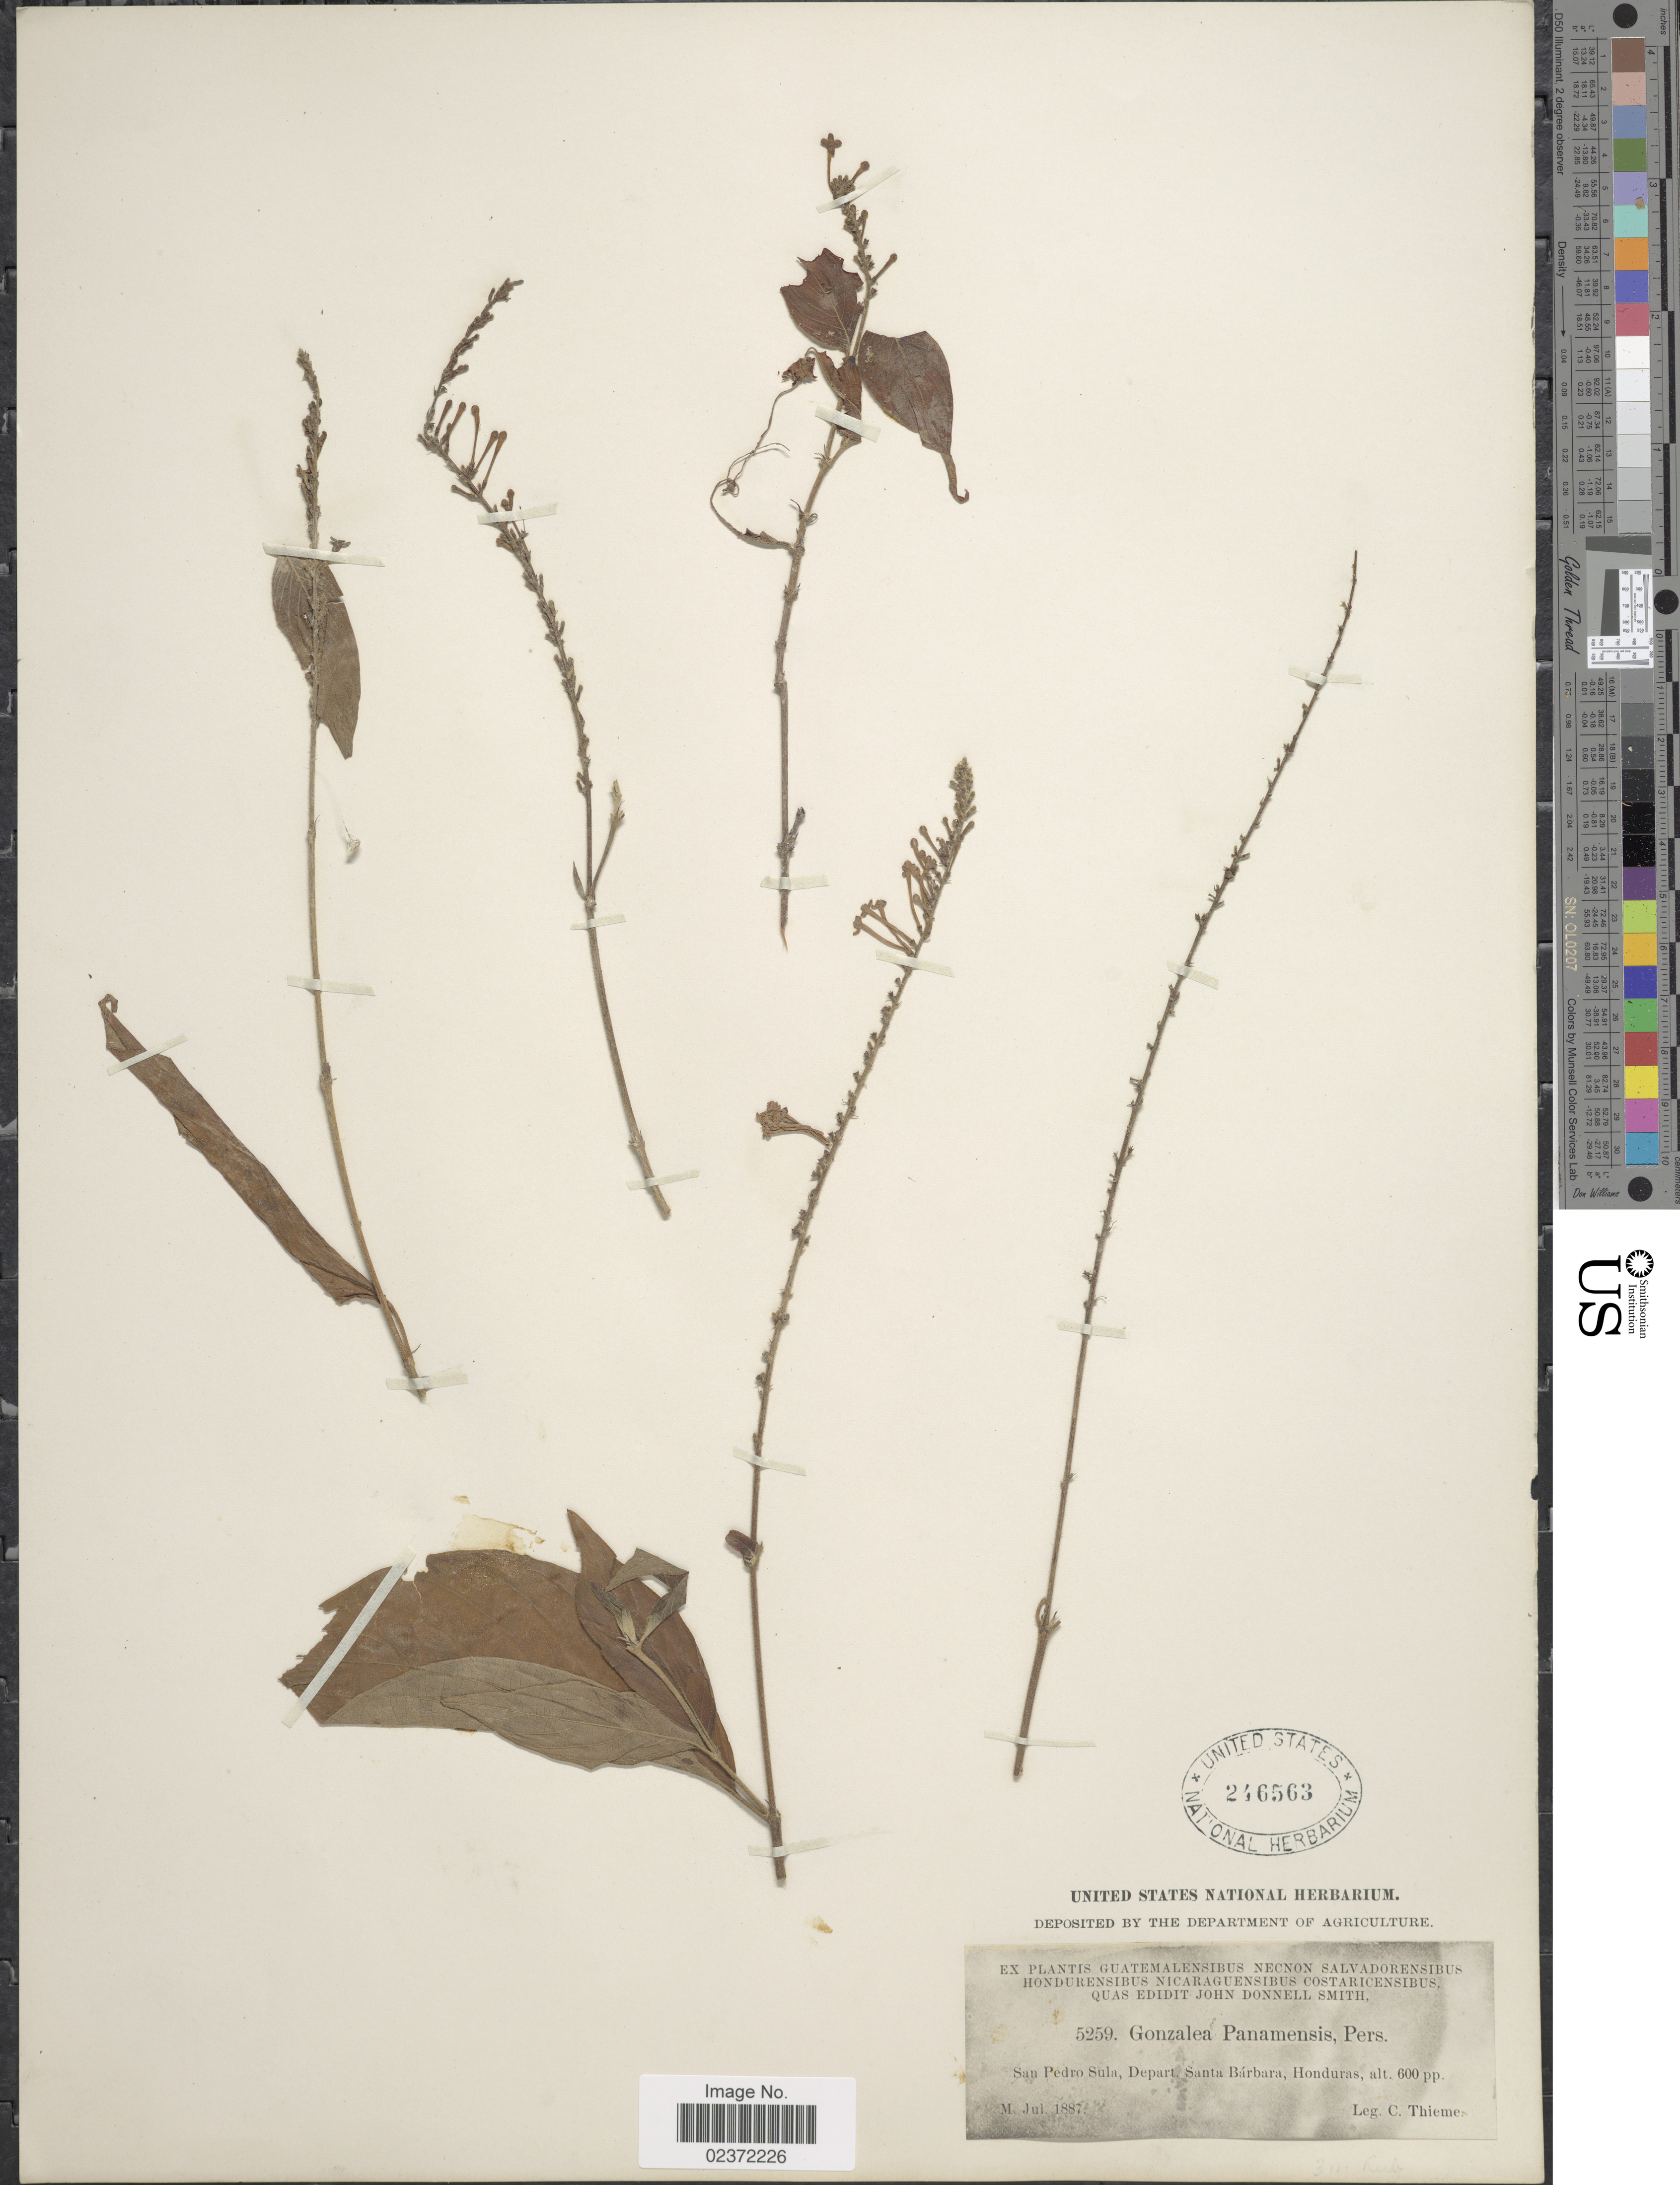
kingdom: Plantae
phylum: Tracheophyta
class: Magnoliopsida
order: Gentianales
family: Rubiaceae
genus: Gonzalagunia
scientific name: Gonzalagunia panamensis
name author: (Cav.) K. Schum.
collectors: C. Thieme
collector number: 5259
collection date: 1887-07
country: Honduras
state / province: Santa Bárbara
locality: San Pedro Sula, Depart. Santa Bárbara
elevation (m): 183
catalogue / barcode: US 246563